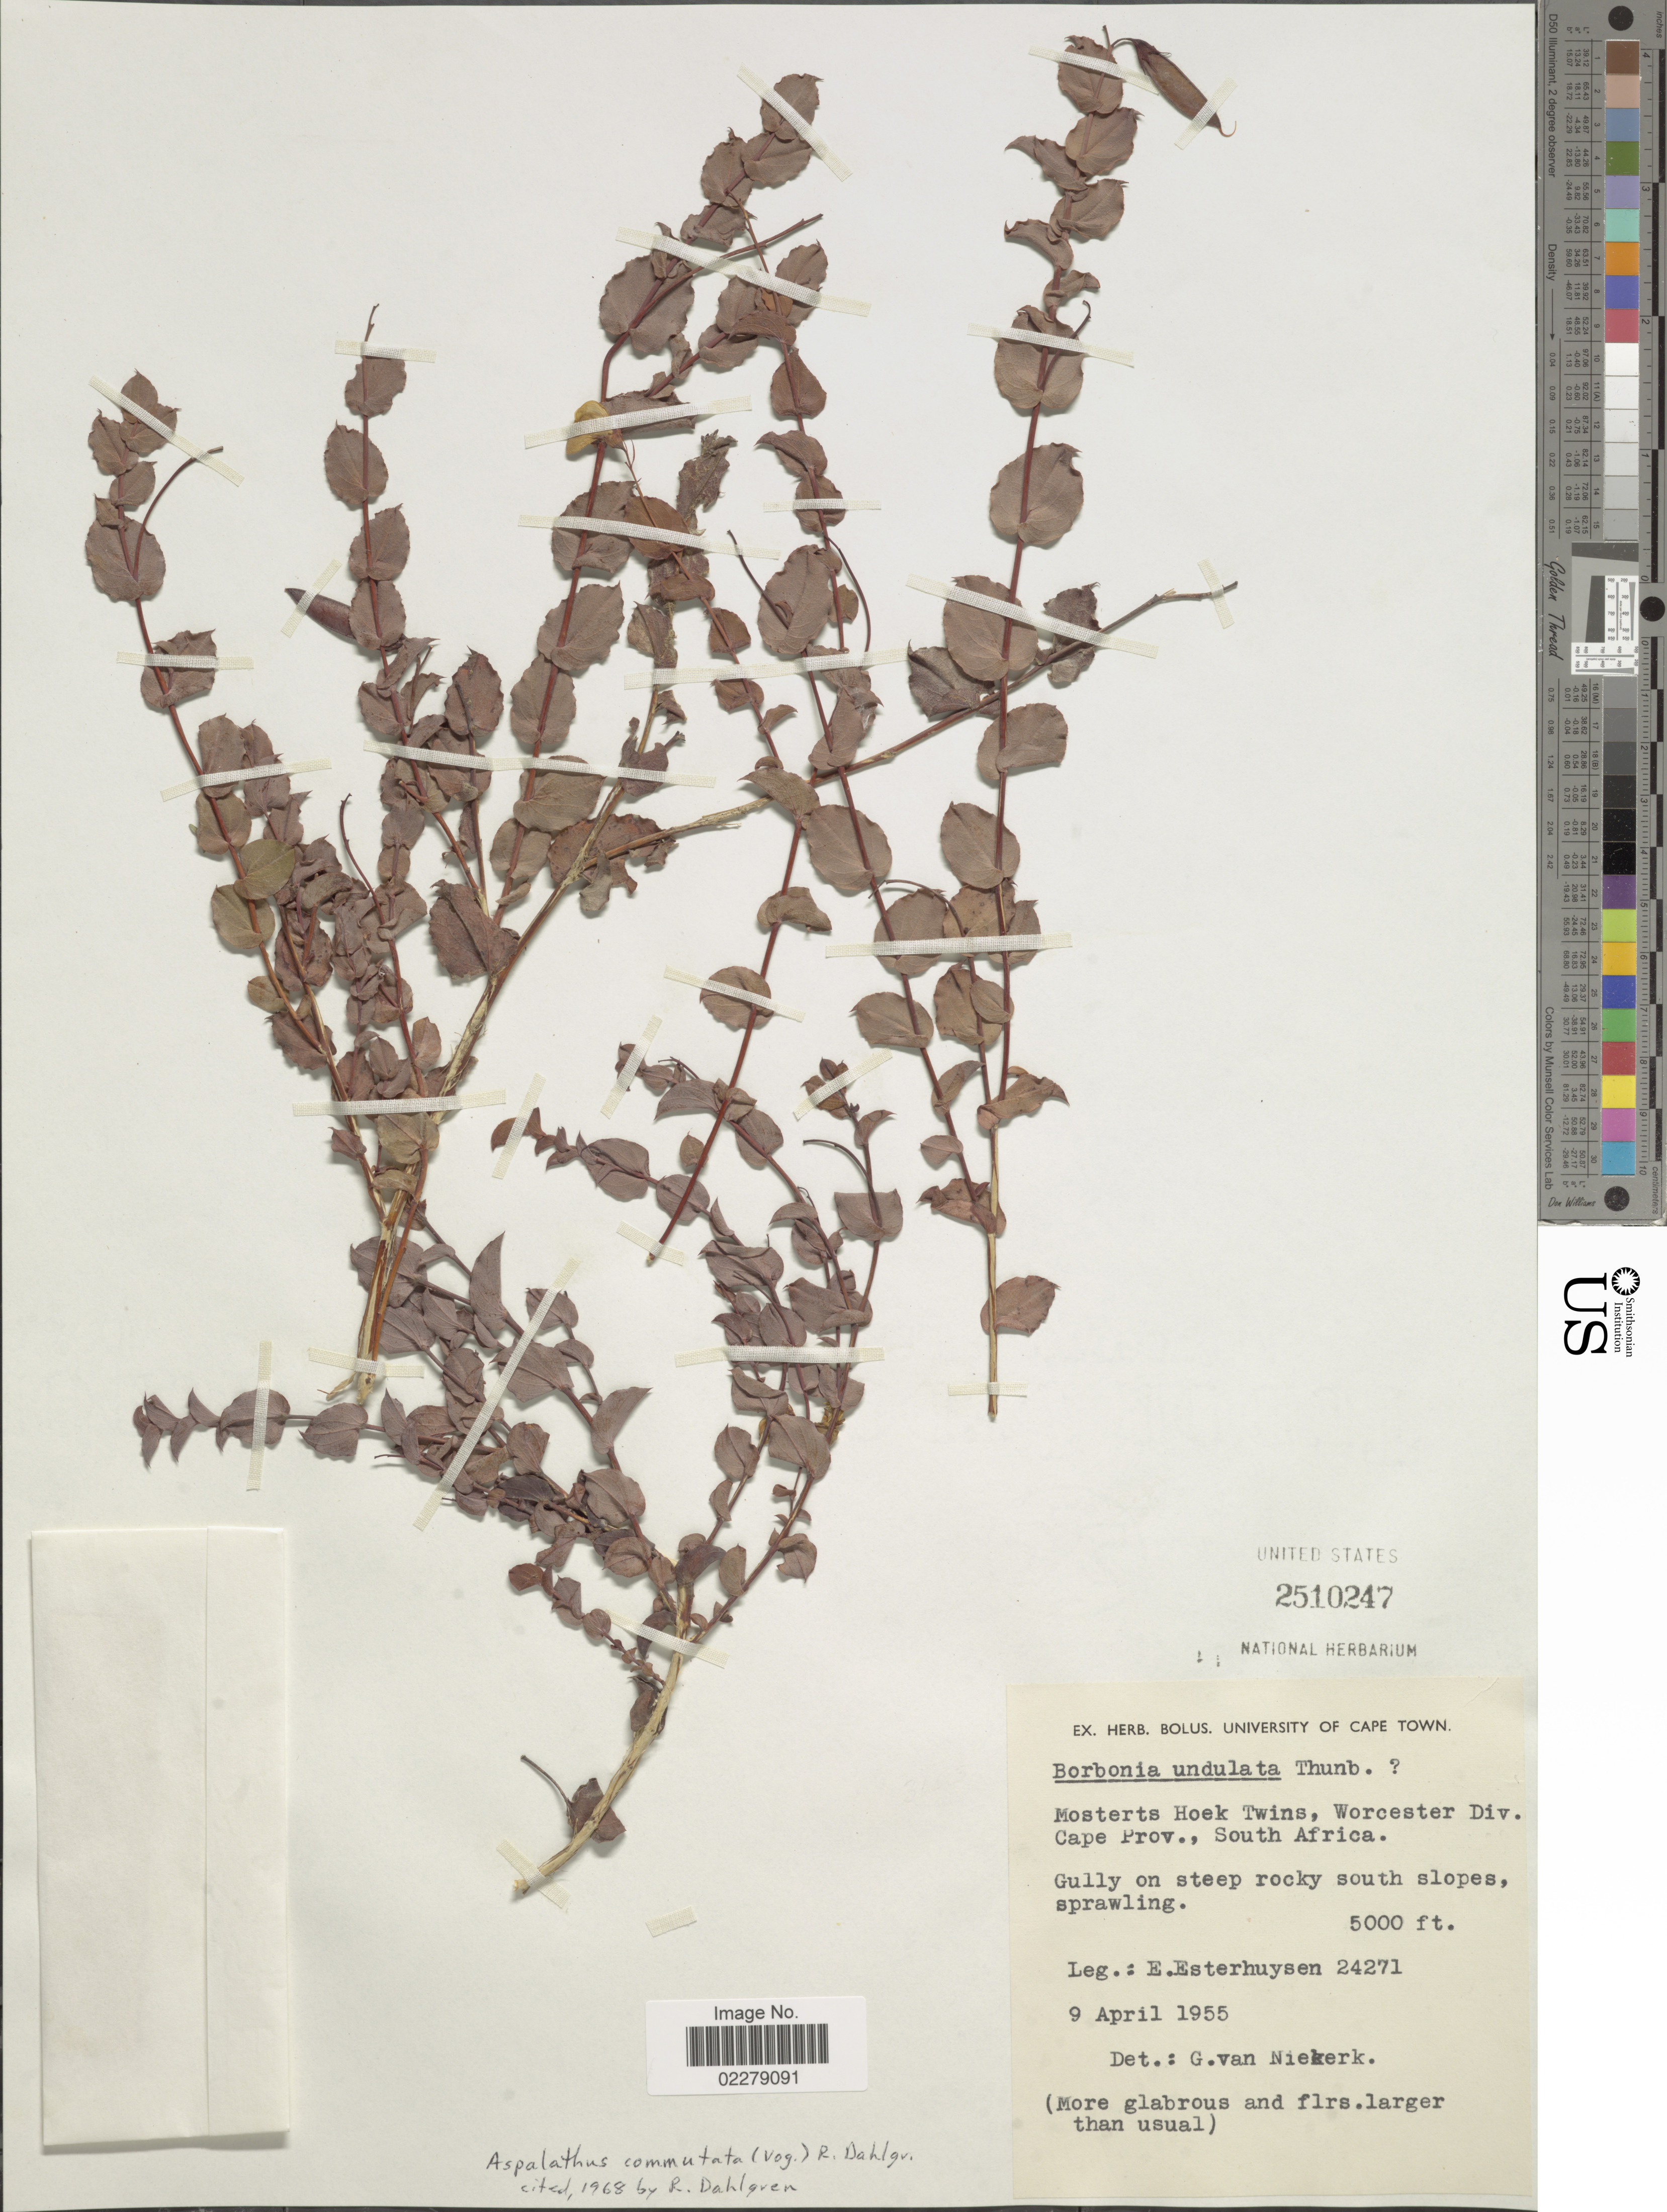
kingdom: Plantae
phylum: Tracheophyta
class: Magnoliopsida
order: Fabales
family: Fabaceae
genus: Aspalathus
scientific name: Aspalathus commutata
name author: (Vogel) R. Dahlgren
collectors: E. E. Esterhuysen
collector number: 24271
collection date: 1955-04-09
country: South Africa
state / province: Western Cape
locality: Mosterts Hoek Twins, Worcester Div. Cape Prov., South Africa.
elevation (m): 1524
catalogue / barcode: US 2510247